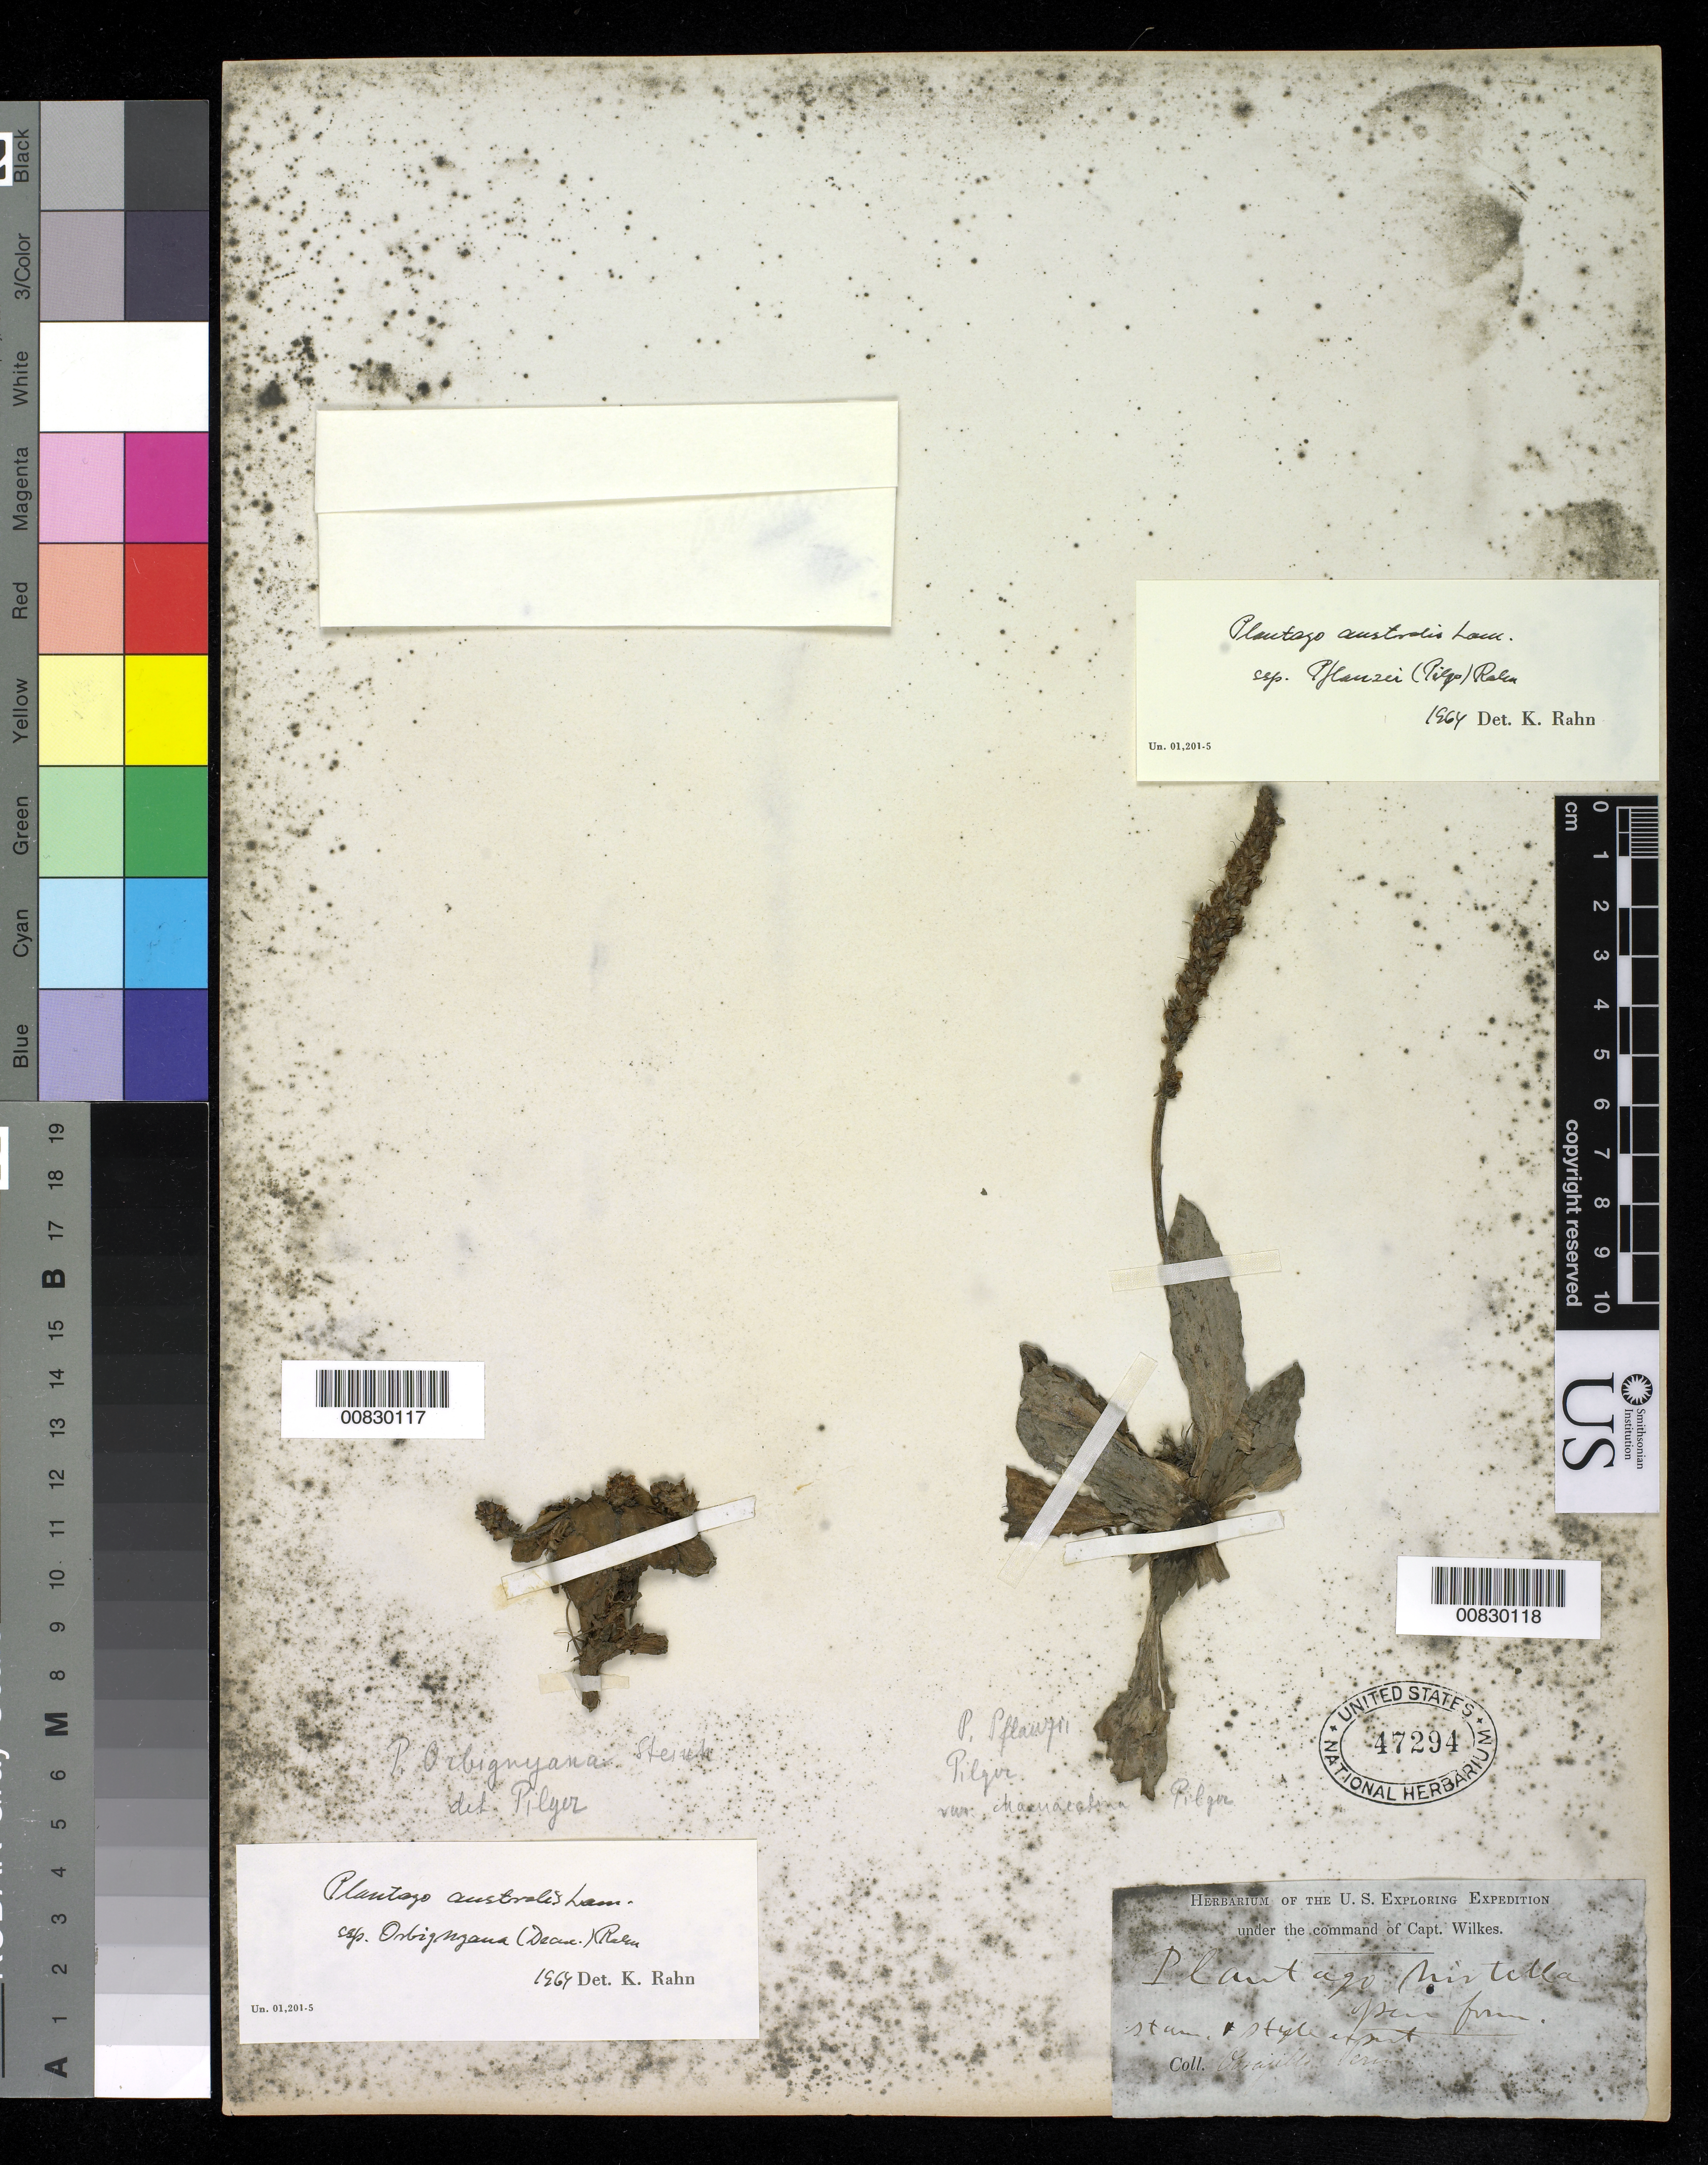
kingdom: Plantae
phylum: Tracheophyta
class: Magnoliopsida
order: Lamiales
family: Plantaginaceae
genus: Plantago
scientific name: Plantago orbignyana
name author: Steinh. ex Decne.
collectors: Wilkes Explor. Exped.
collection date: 1838/1842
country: Peru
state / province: Lima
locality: Obrajillo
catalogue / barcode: US 47294